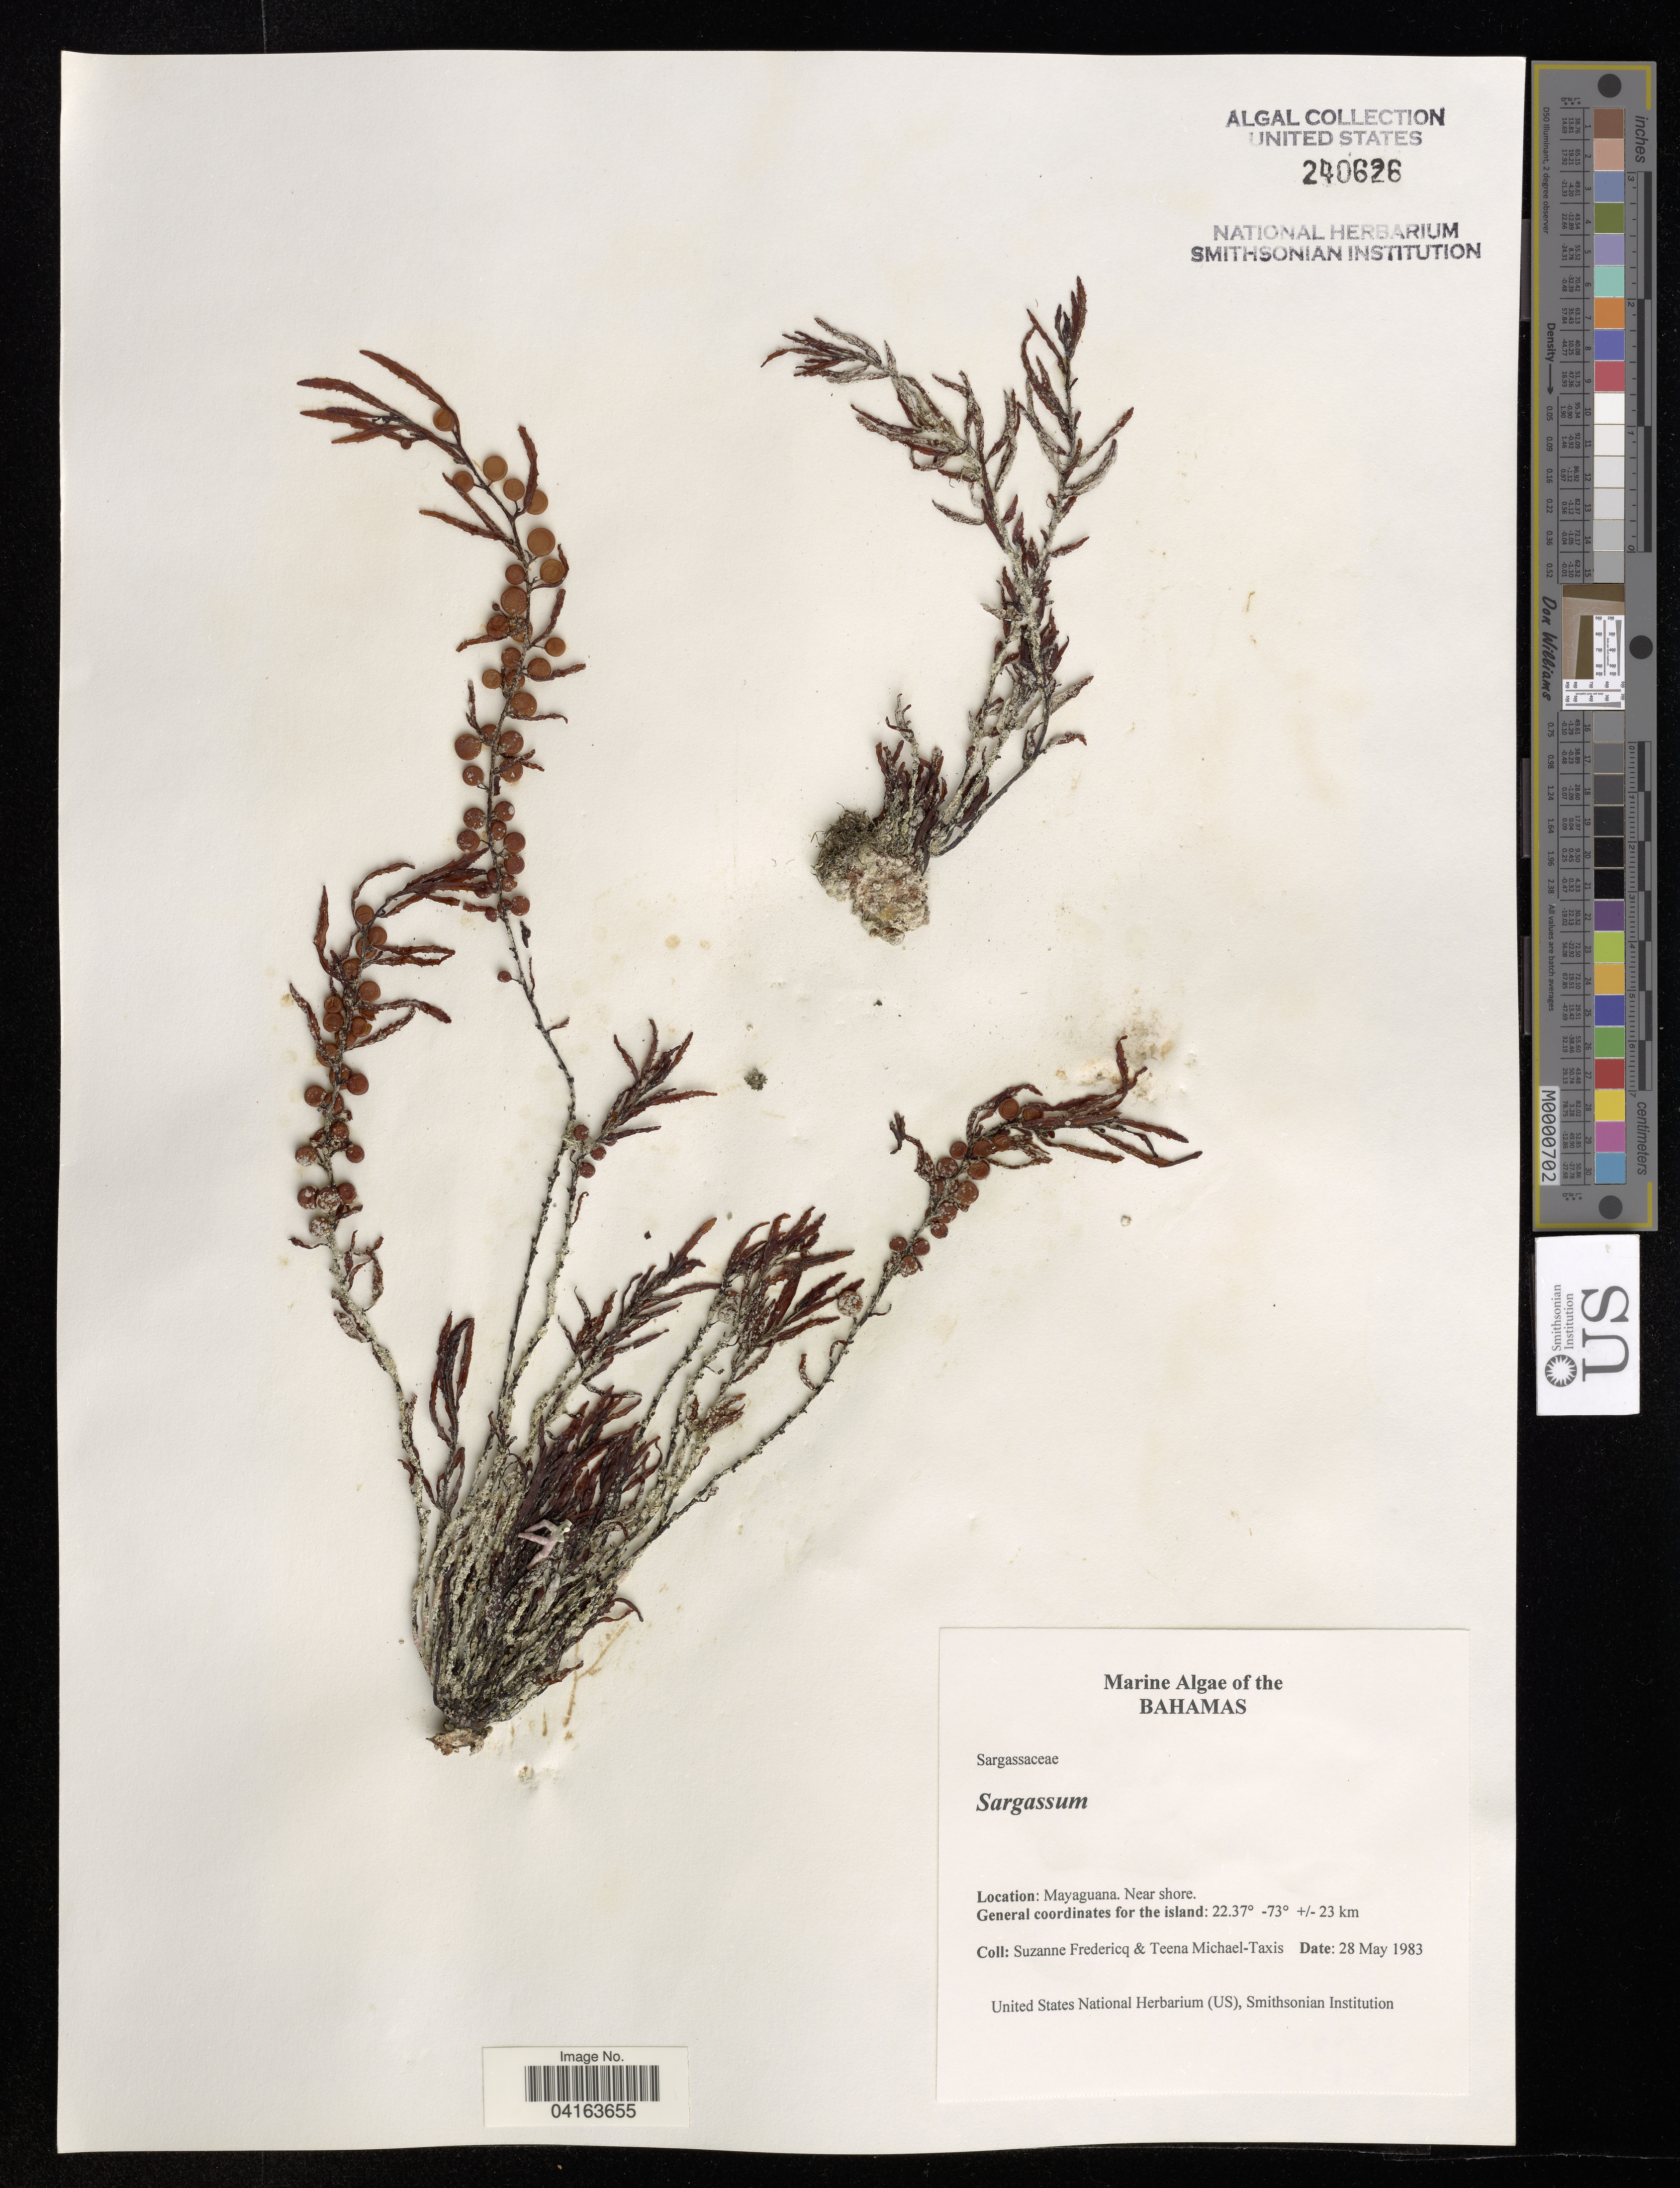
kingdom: Chromista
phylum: Ochrophyta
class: Phaeophyceae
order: Fucales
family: Sargassaceae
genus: Sargassum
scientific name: Sargassum sp.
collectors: S. Fredericq & T. Michael-Taxis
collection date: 1983-05-28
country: Bahamas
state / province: Mayaguana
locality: Near shore.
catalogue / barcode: US 240626